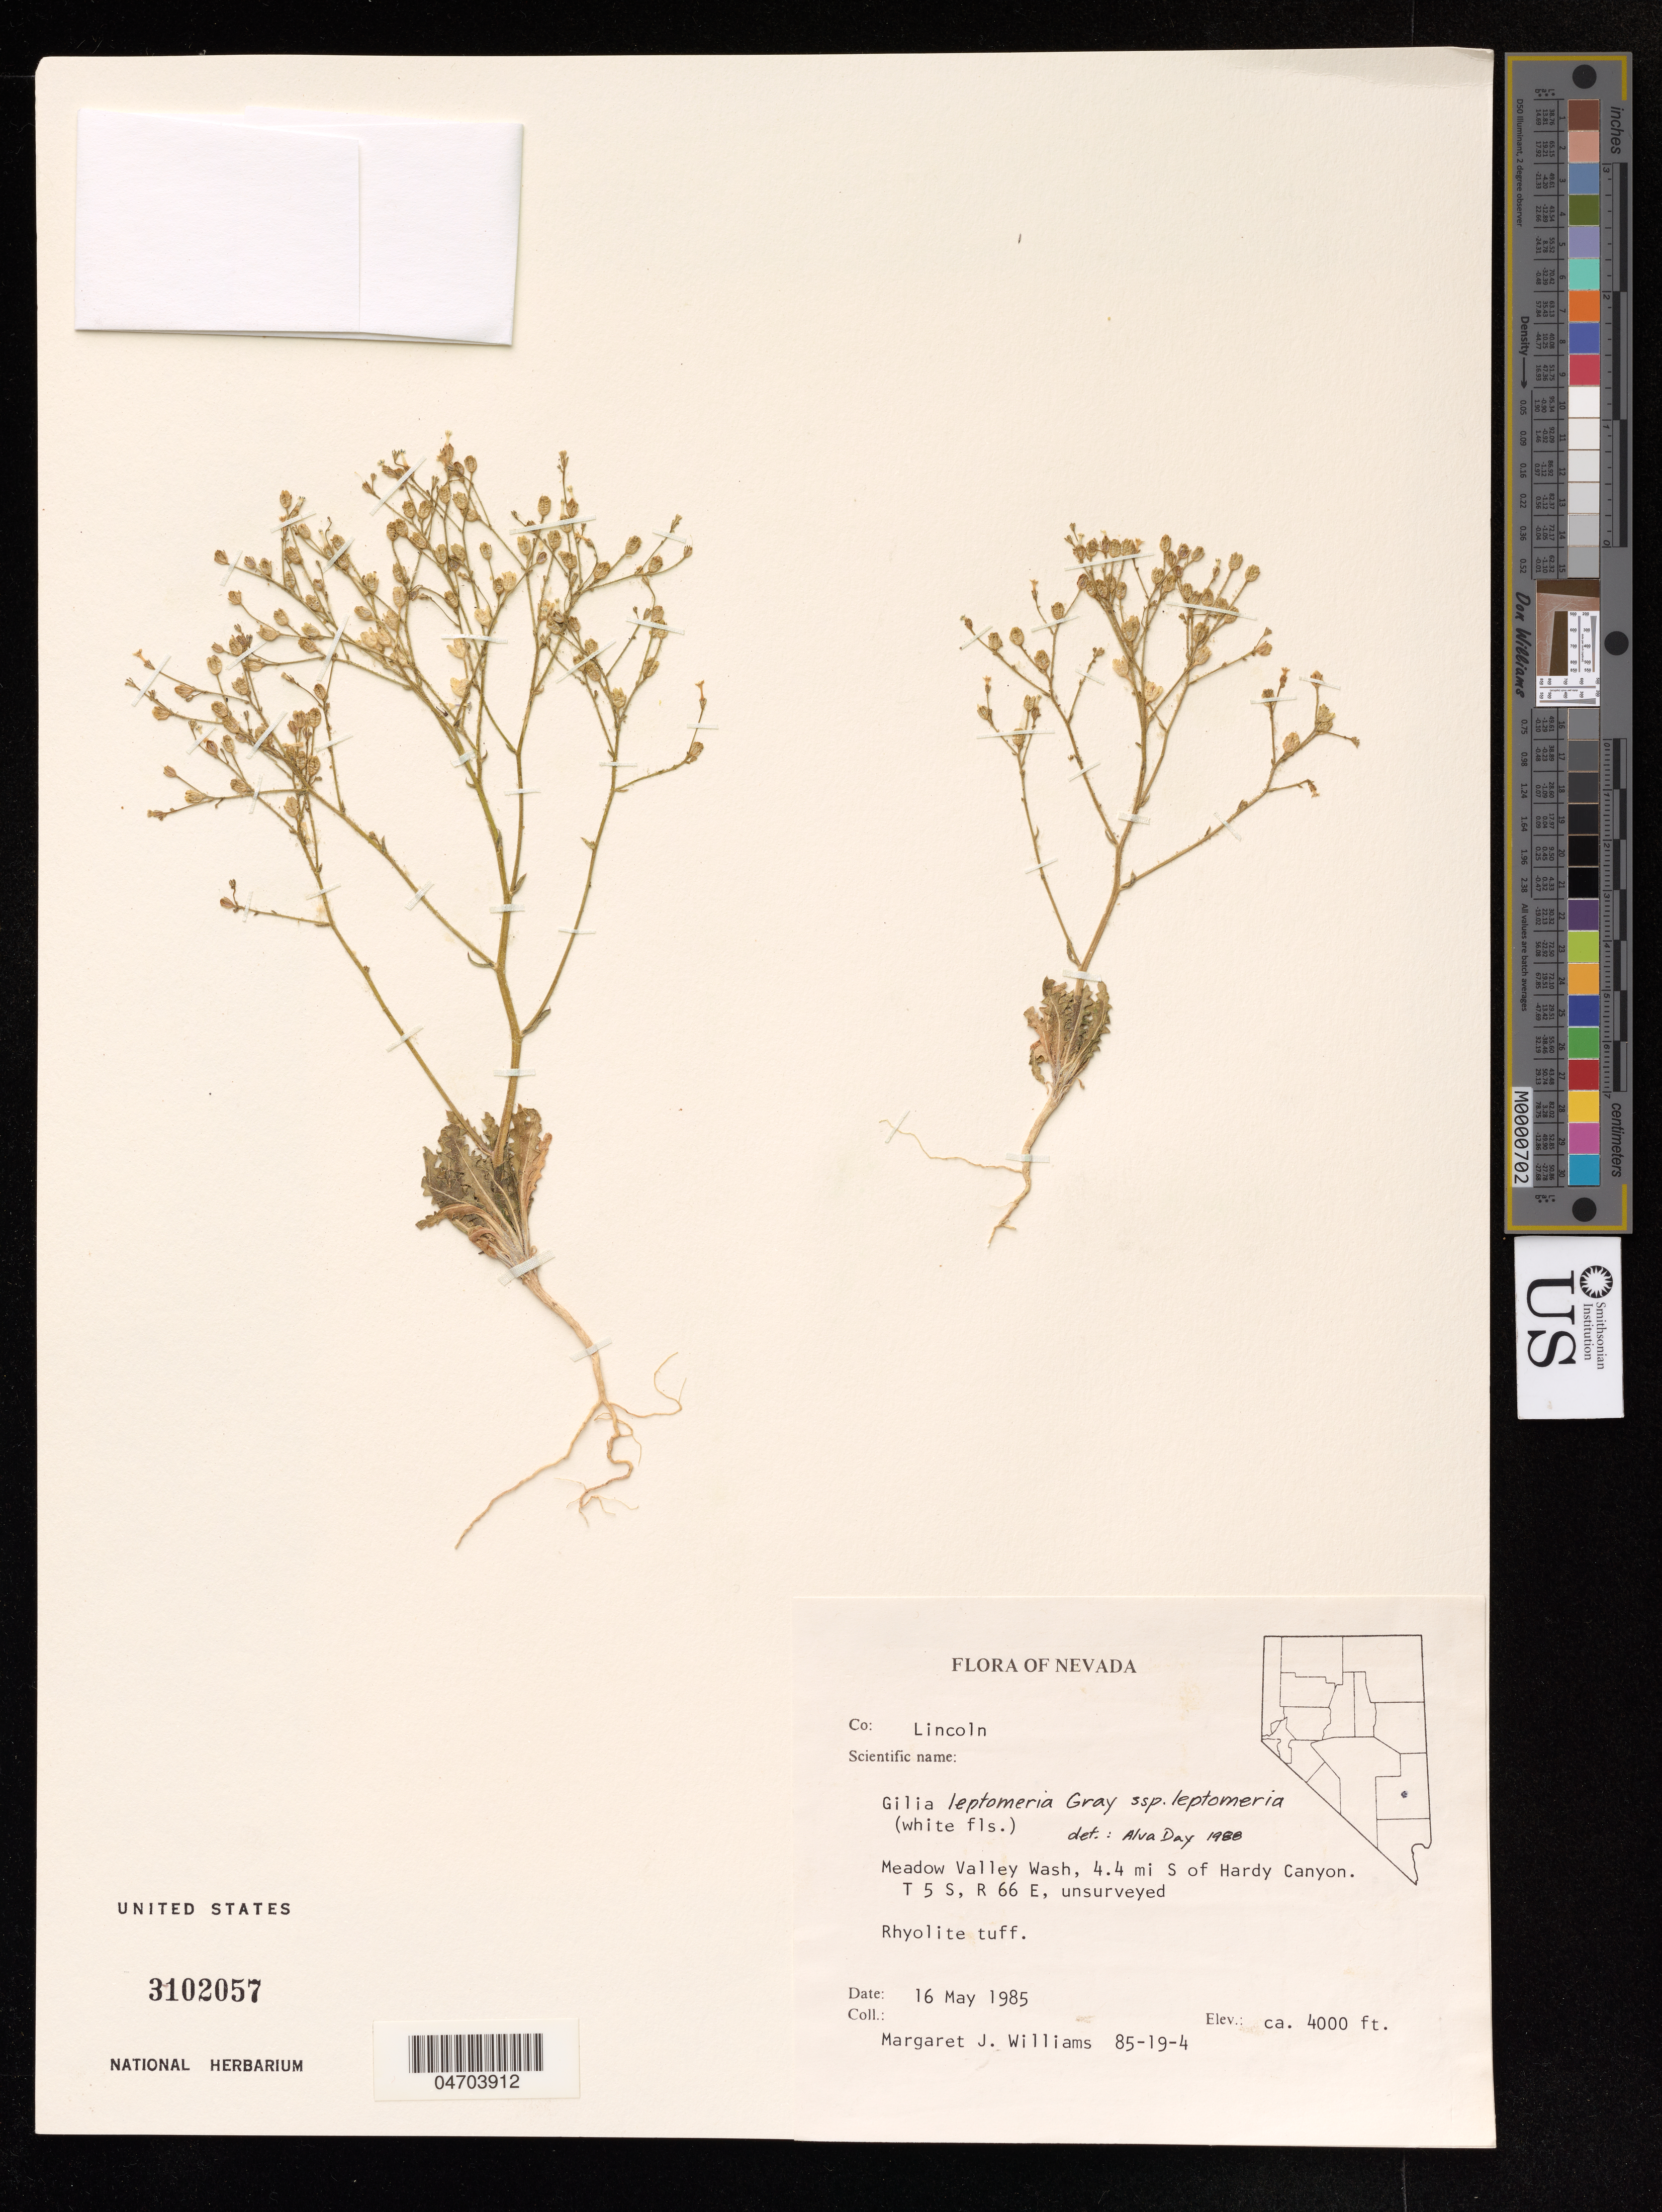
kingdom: Plantae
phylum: Tracheophyta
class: Magnoliopsida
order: Ericales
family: Polemoniaceae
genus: Gilia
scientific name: Gilia leptomeria subsp. leptomeria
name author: A. Gray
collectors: M. J. Williams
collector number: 85-19-4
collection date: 1985-05-16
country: United States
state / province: Nevada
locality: Co: Lincoln. Meadow Valley Wash, 4.4 mi S. of Hardy Canyon. T 5 S, R 66 E.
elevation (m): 1219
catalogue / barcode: US 3102057